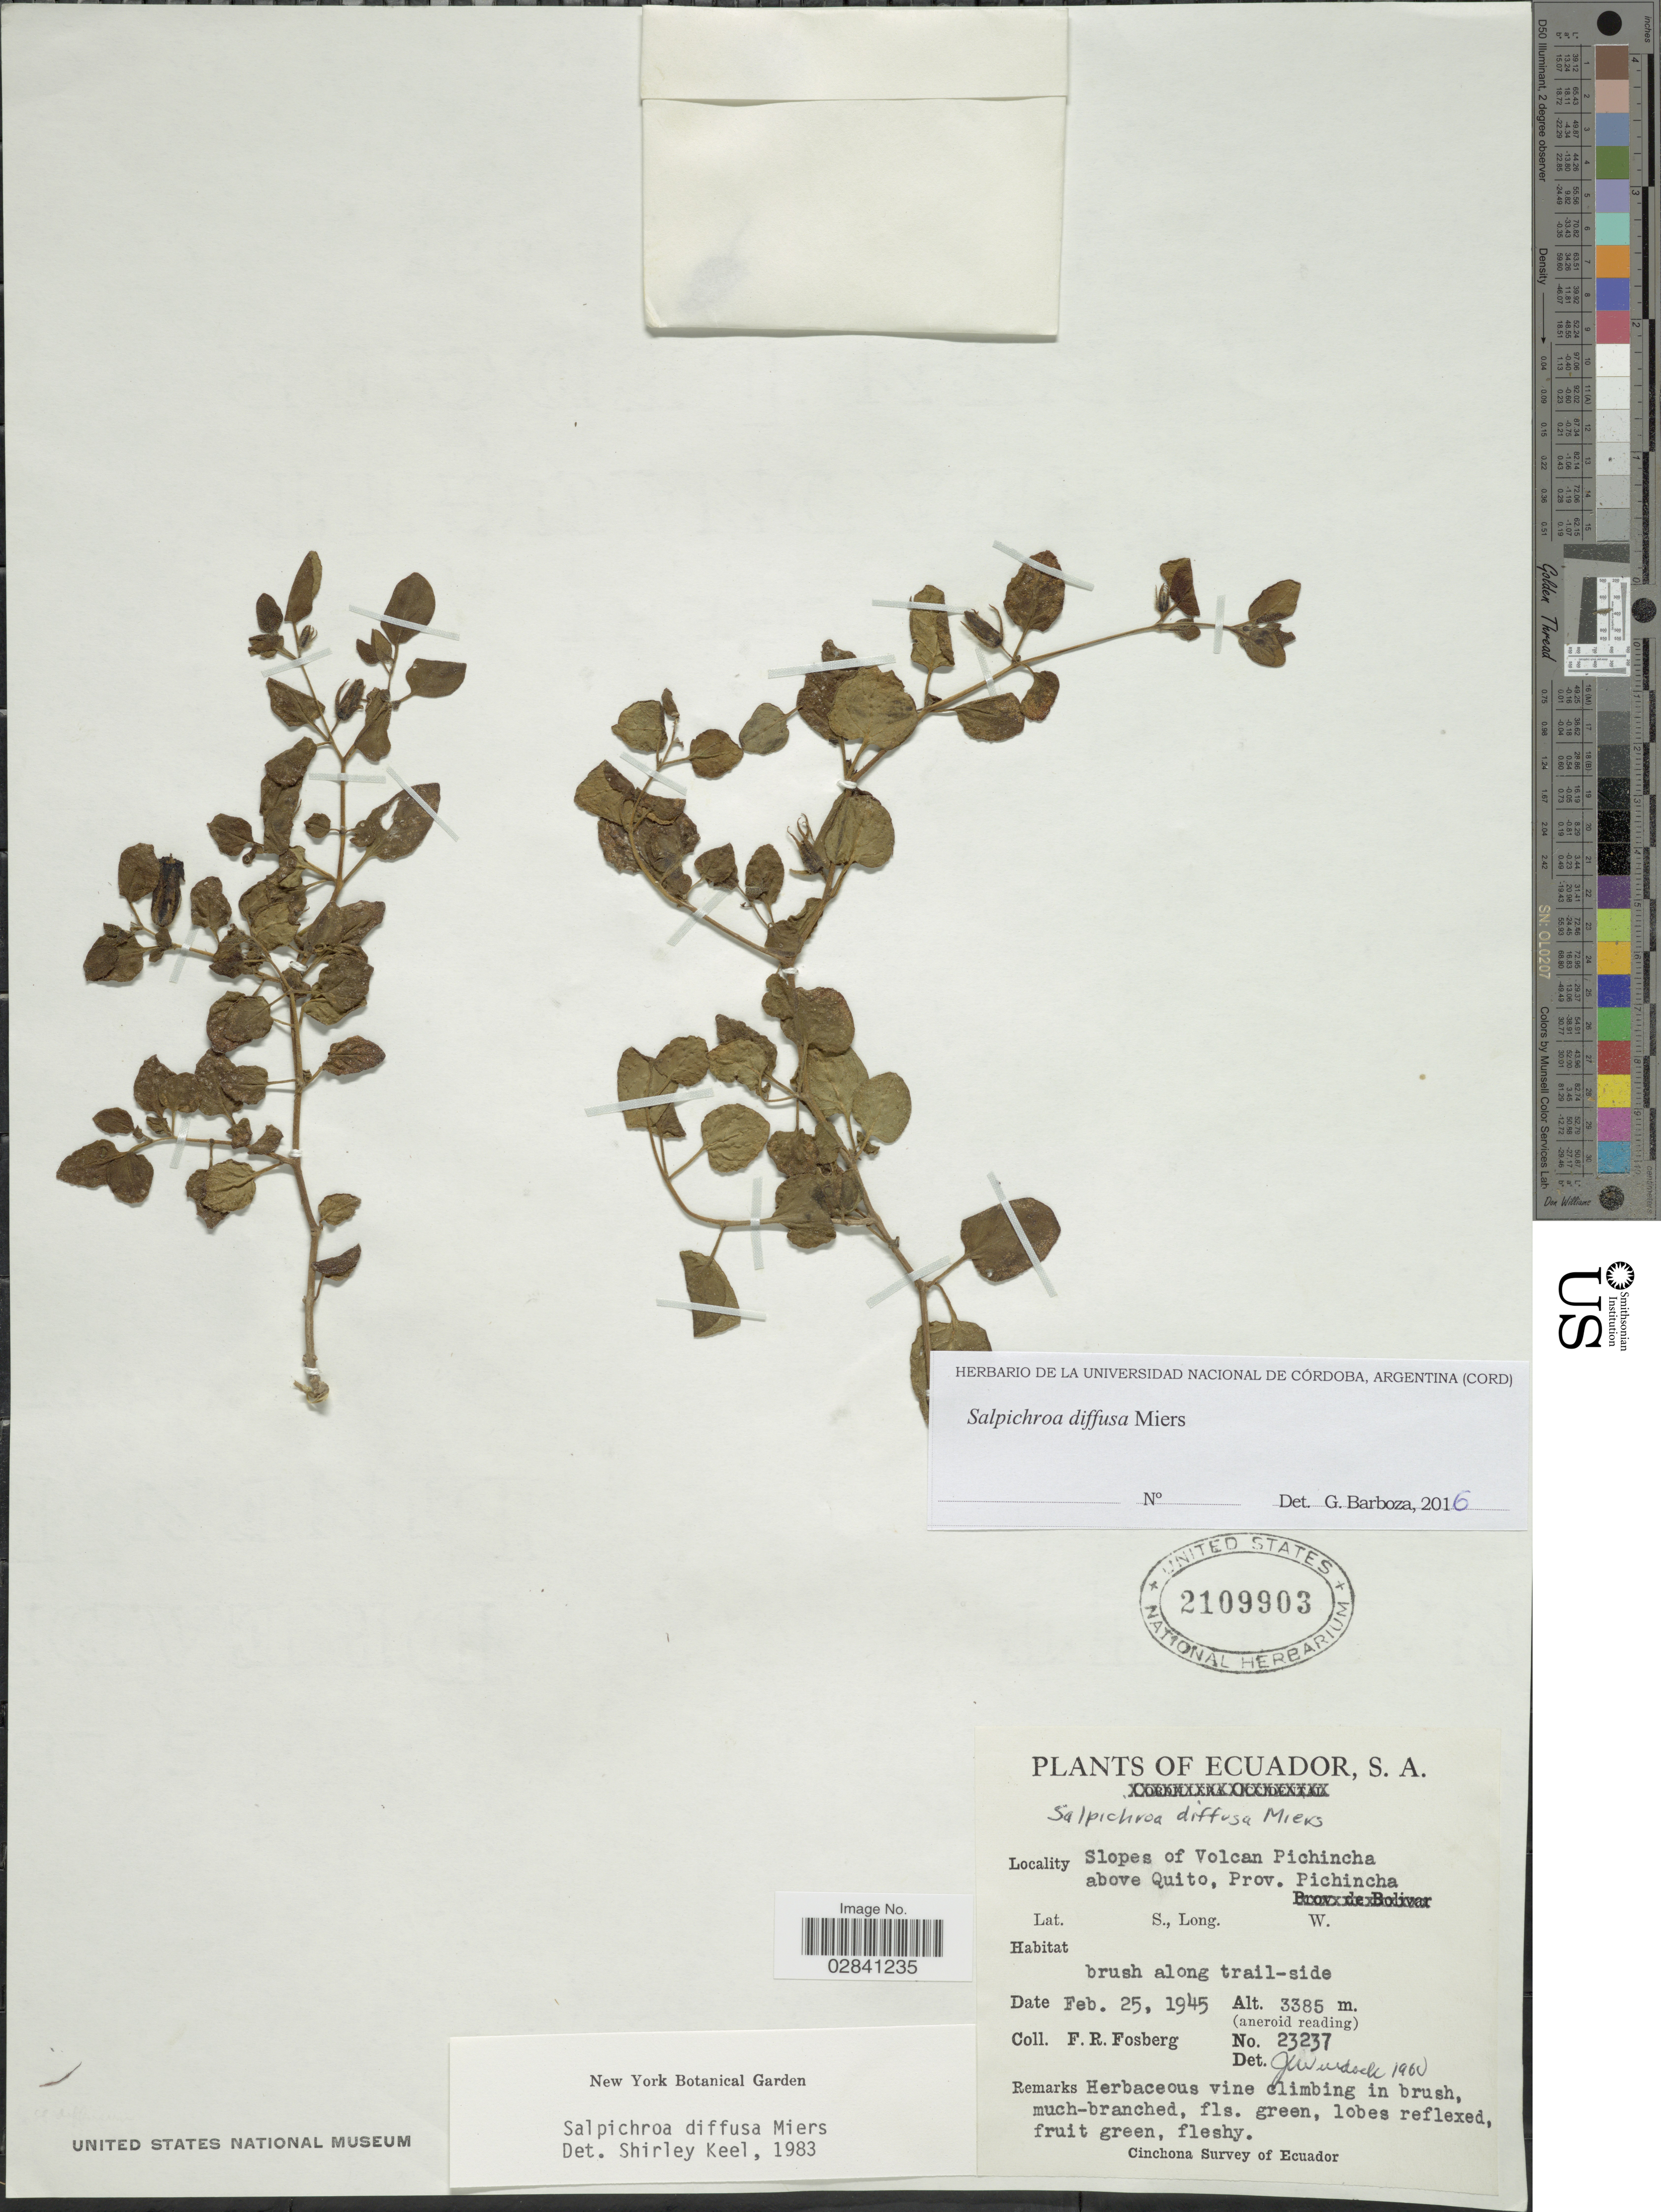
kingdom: Plantae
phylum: Tracheophyta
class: Magnoliopsida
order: Solanales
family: Solanaceae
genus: Salpichroa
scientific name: Salpichroa diffusa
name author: Miers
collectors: F. R. Fosberg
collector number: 23237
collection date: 1945-02-25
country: Ecuador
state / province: Pichincha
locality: Slopes of Volcan Pichincha above Quito, Prov. Pichincha.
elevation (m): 3385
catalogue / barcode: US 2109903